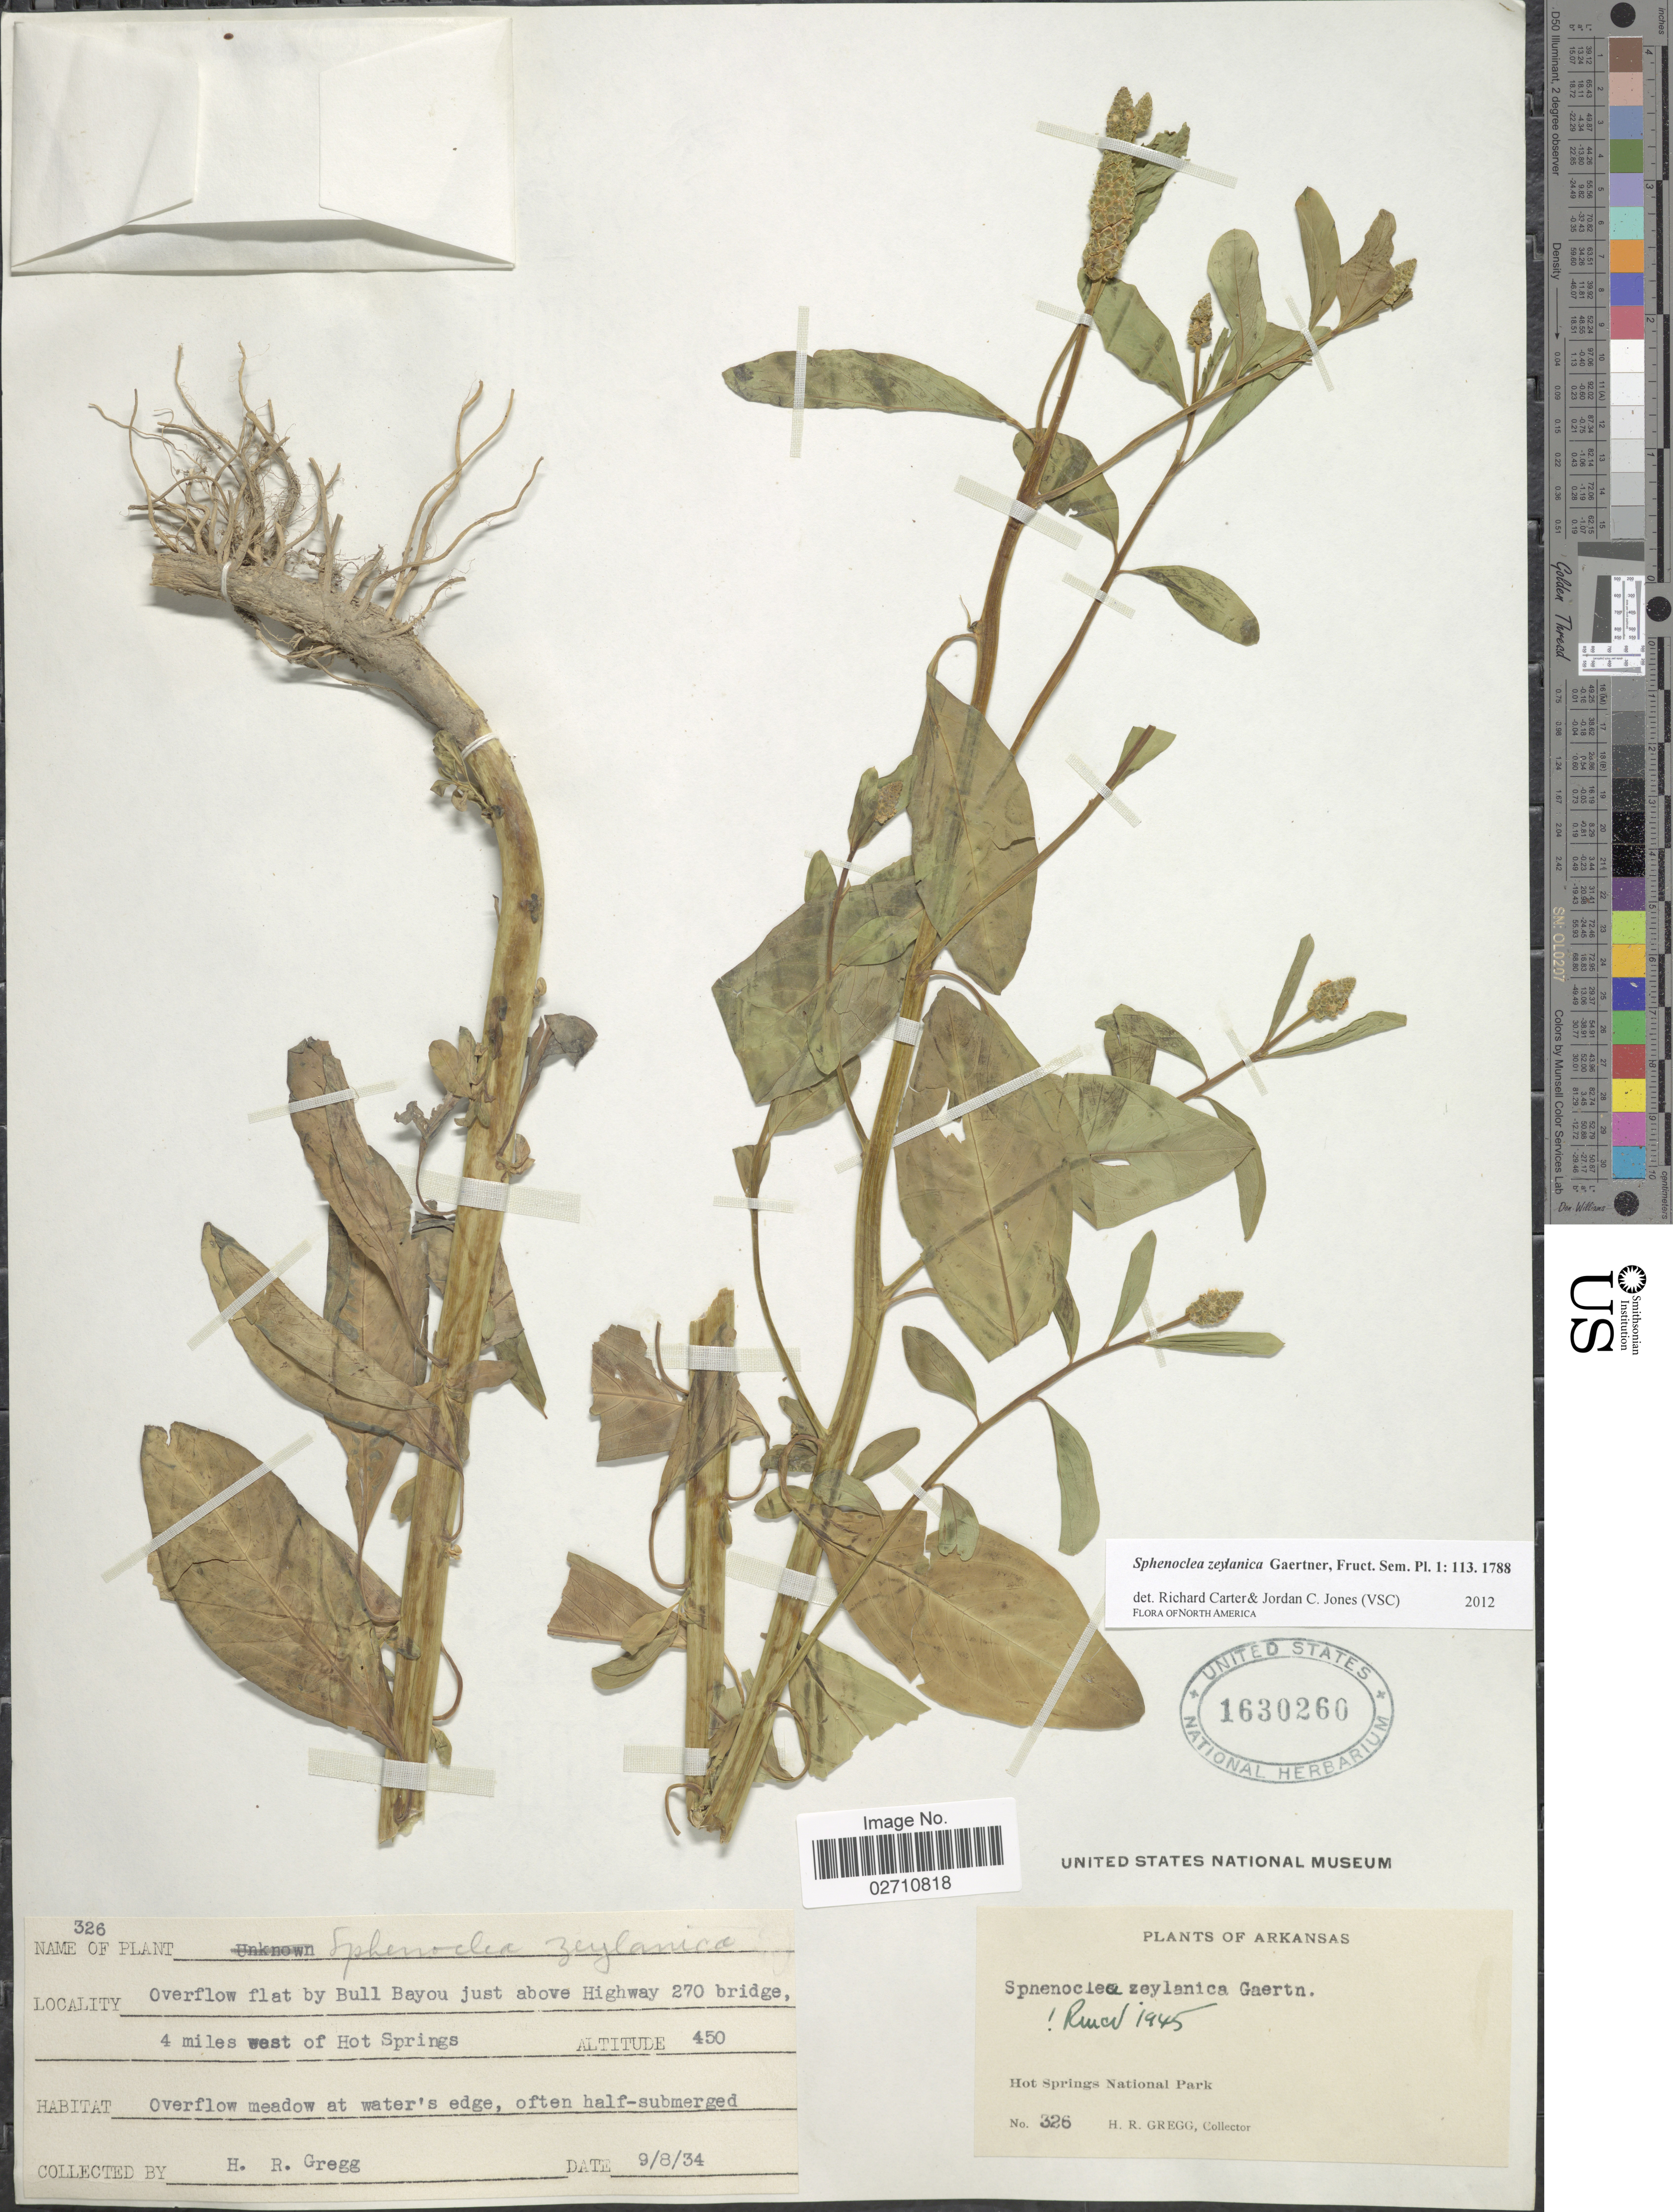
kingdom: Plantae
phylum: Tracheophyta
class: Magnoliopsida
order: Solanales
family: Sphenocleaceae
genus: Sphenoclea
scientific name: Sphenoclea zeylanica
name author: Gaertn.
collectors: H. Gregg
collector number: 326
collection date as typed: Transcribed d/m/y: 9/8/34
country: United States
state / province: Arkansas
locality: Bull Bayou just above Highway 270 bridge, 4 miles west of Hot Springs. Hot Springs National Park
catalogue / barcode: US 1630260